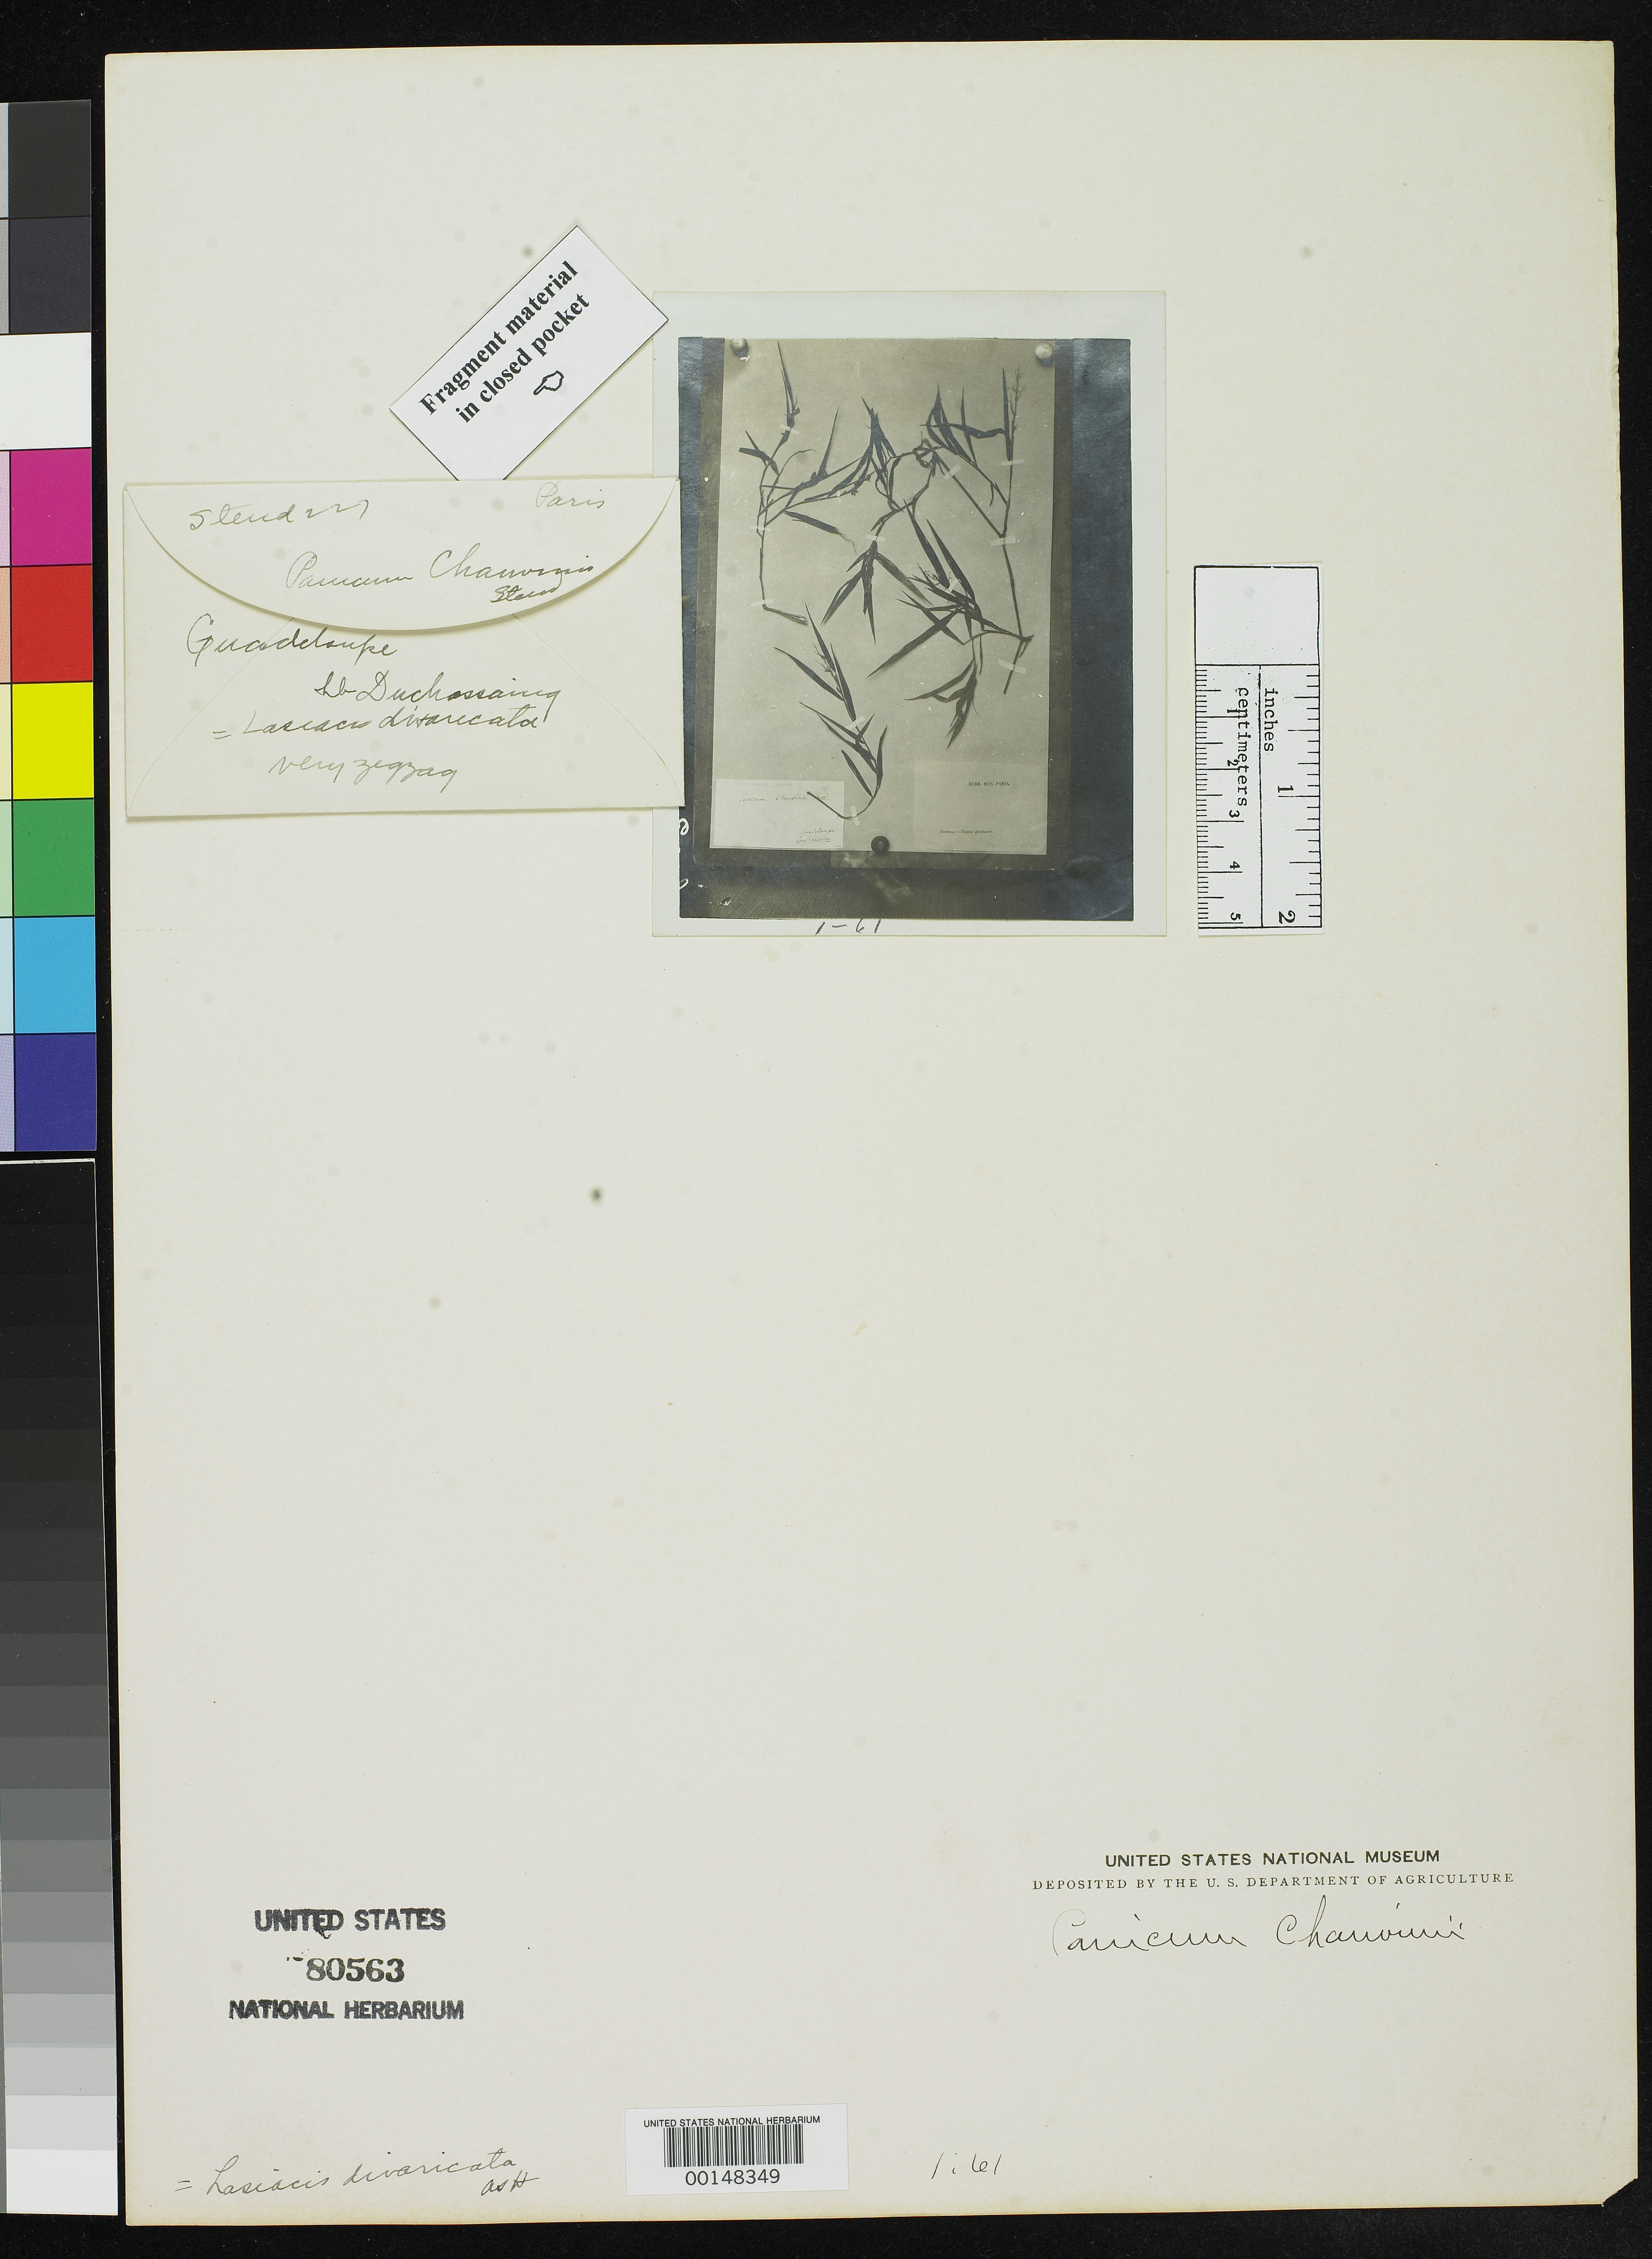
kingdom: Plantae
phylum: Tracheophyta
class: Liliopsida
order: Poales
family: Poaceae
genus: Panicum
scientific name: Panicum chauvinii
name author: Steud.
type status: Type Fragment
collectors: É. P. Duchasssaing de Fontbressin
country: Guadeloupe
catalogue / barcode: US 80563